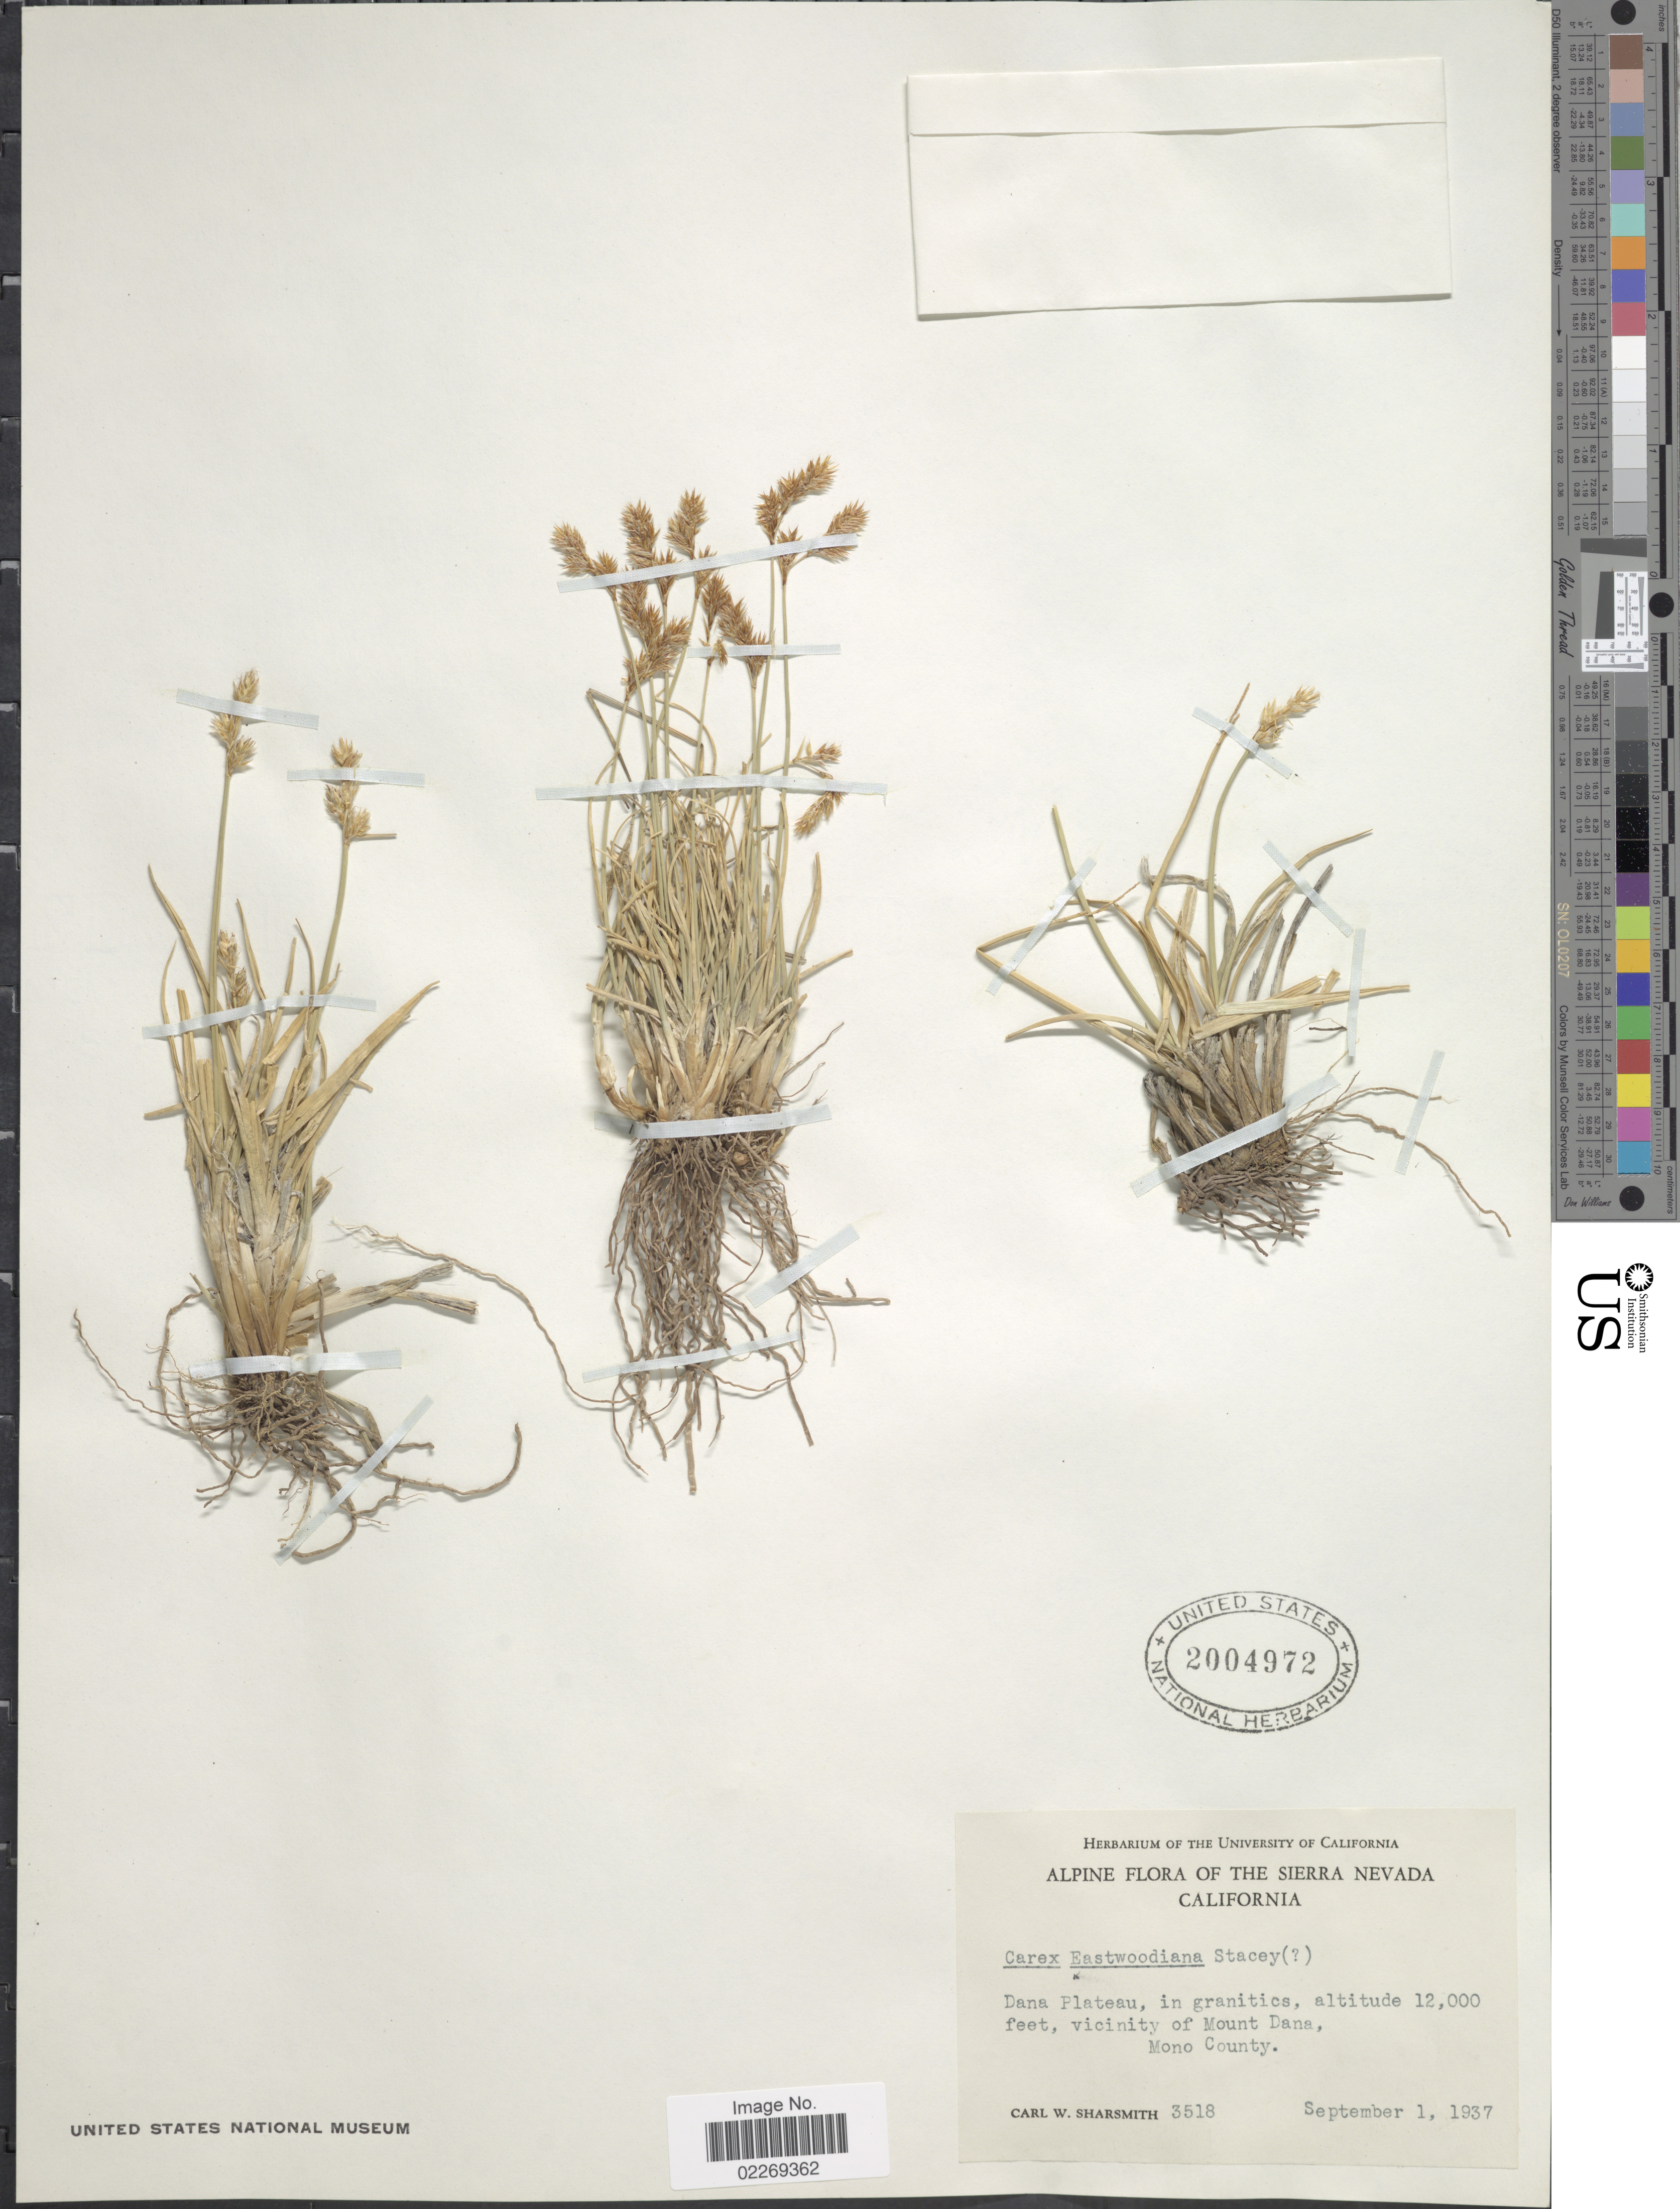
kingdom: Plantae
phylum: Tracheophyta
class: Liliopsida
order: Poales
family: Cyperaceae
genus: Carex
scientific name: Carex tahoensis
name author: Smiley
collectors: C. Sharsmith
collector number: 3518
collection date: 1937-09-01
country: United States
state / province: California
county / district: Mono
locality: Alpine, Sierra Nevada. Dana Plateau, in granitics, vicinity of Mount Dana, Mono County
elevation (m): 3658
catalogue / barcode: US 2004972